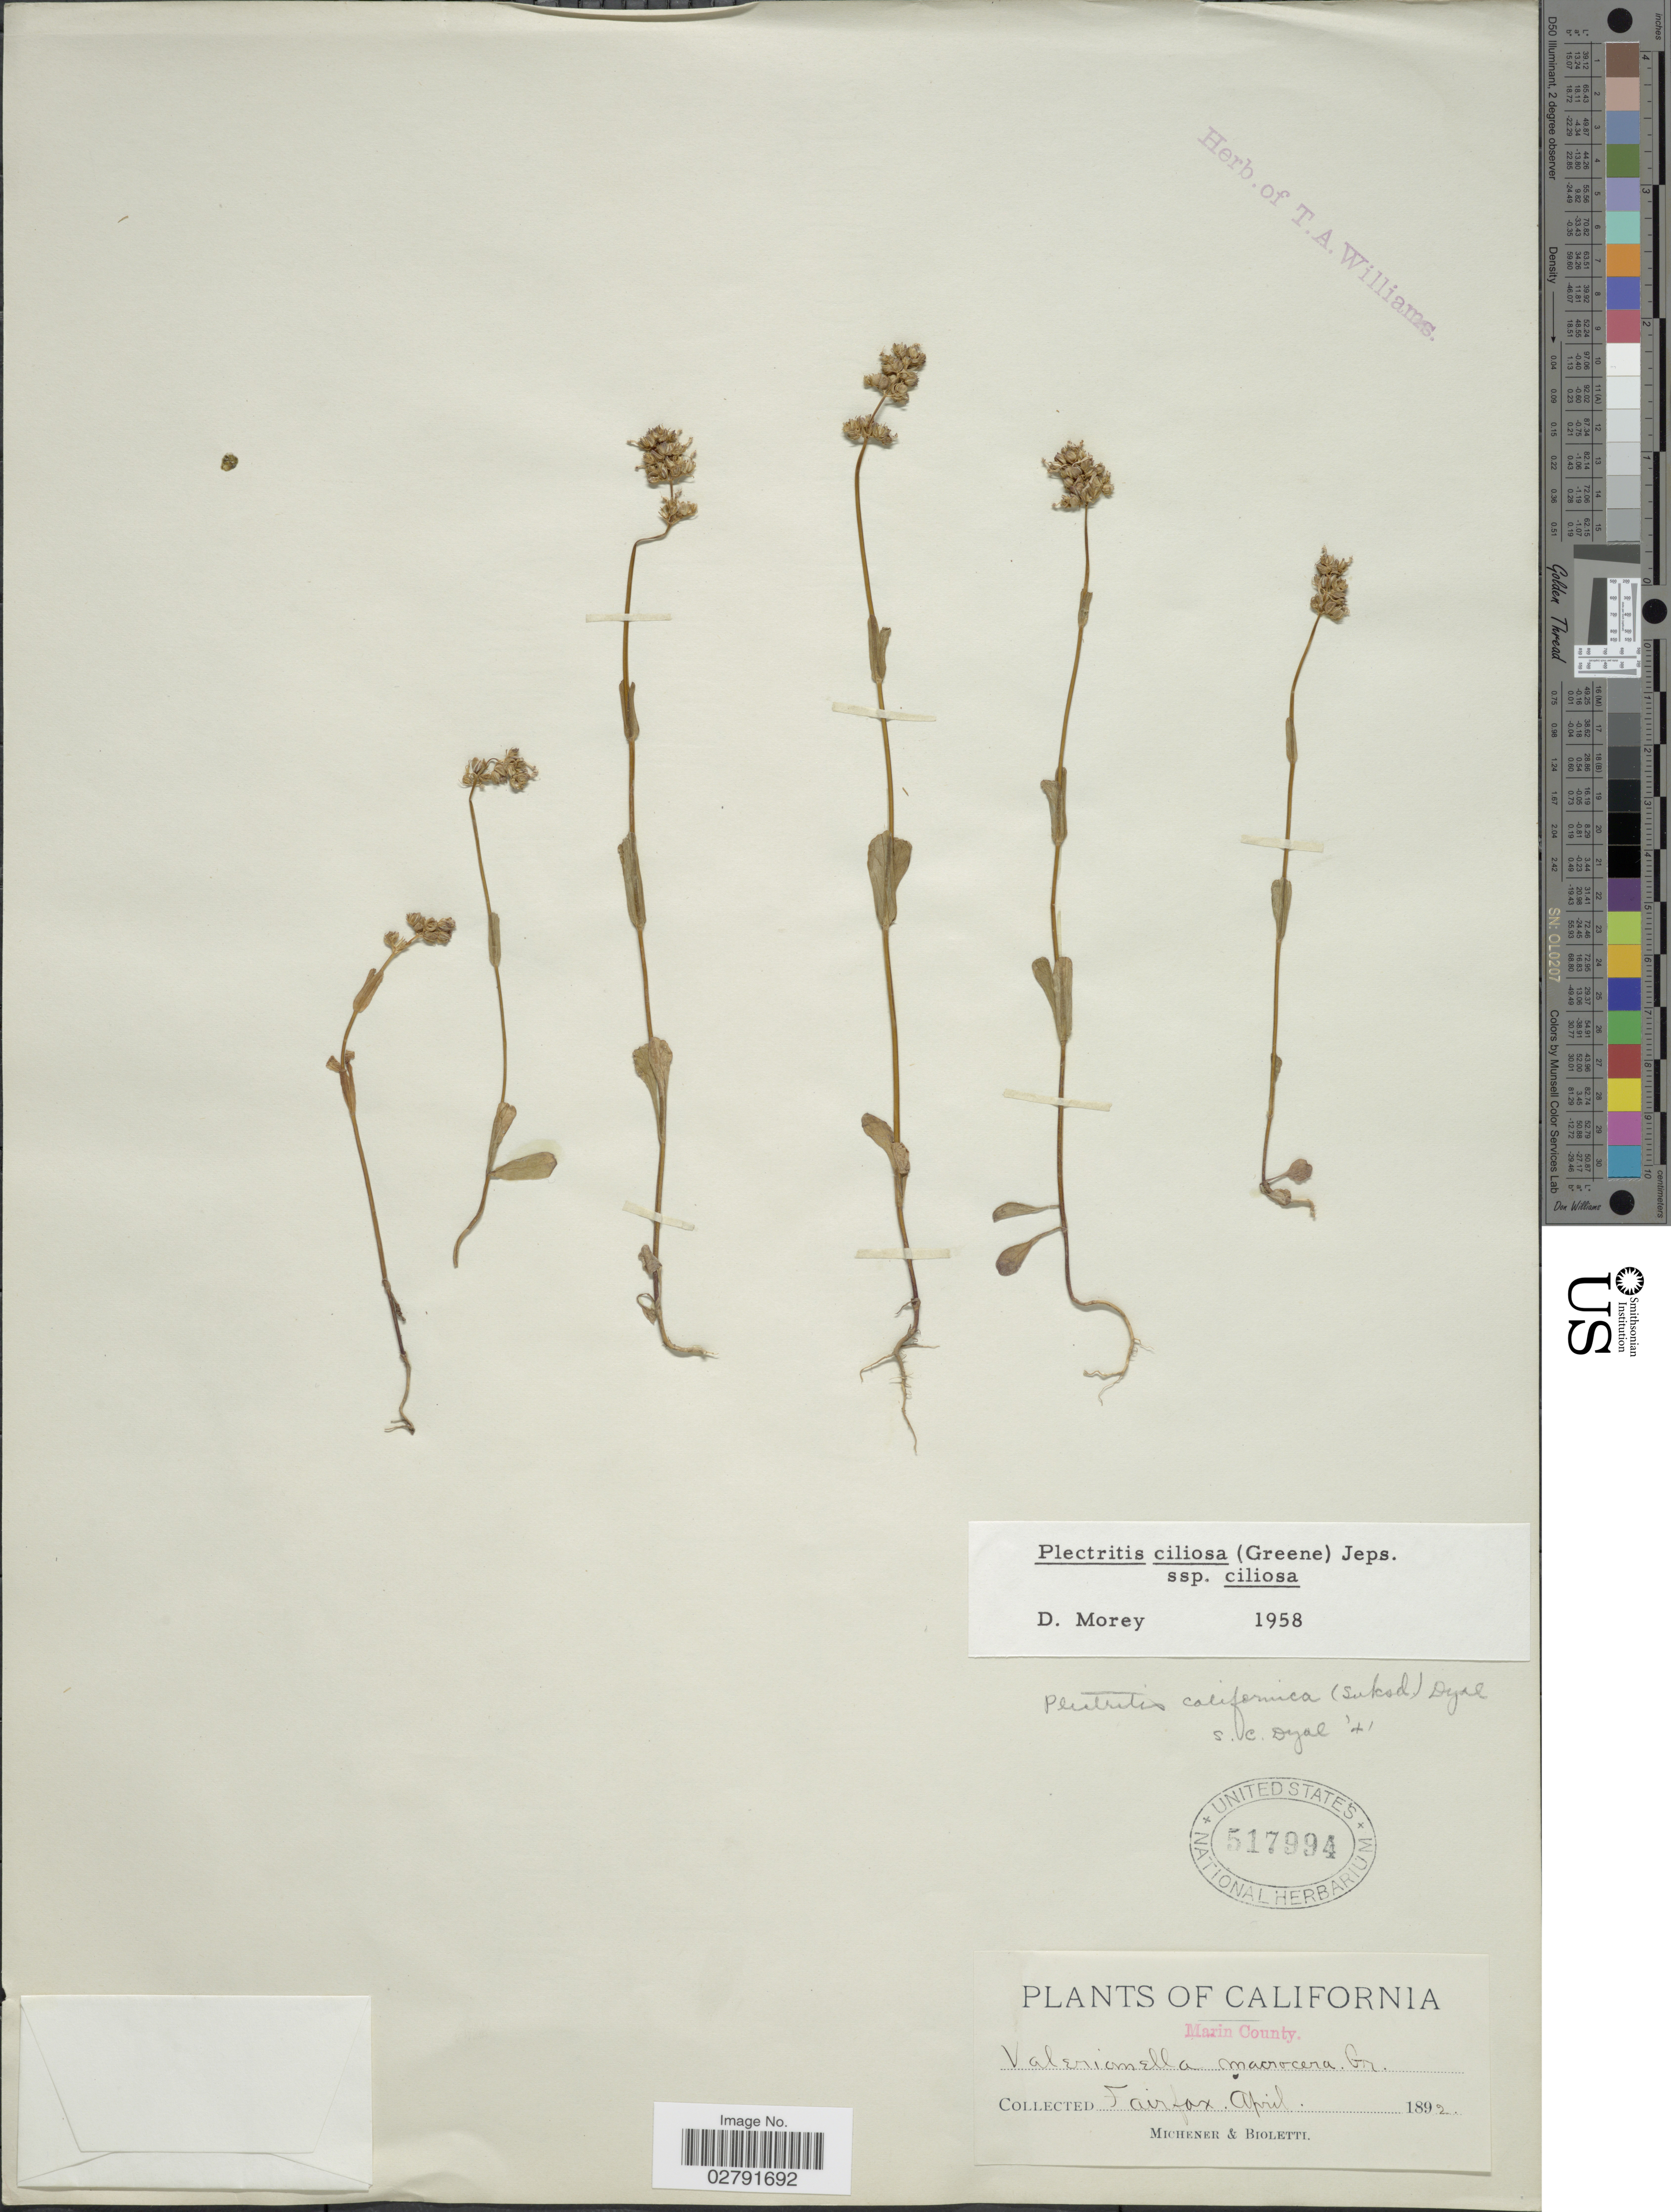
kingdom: Plantae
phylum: Tracheophyta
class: Magnoliopsida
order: Dipsacales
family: Caprifoliaceae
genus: Plectritis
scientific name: Plectritis ciliosa subsp. ciliosa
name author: (Greene) Jeps.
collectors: -. Michener & -- Bioletti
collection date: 1892-04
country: United States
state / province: California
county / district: Marin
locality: Marin County. Fairfax.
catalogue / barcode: US 517994